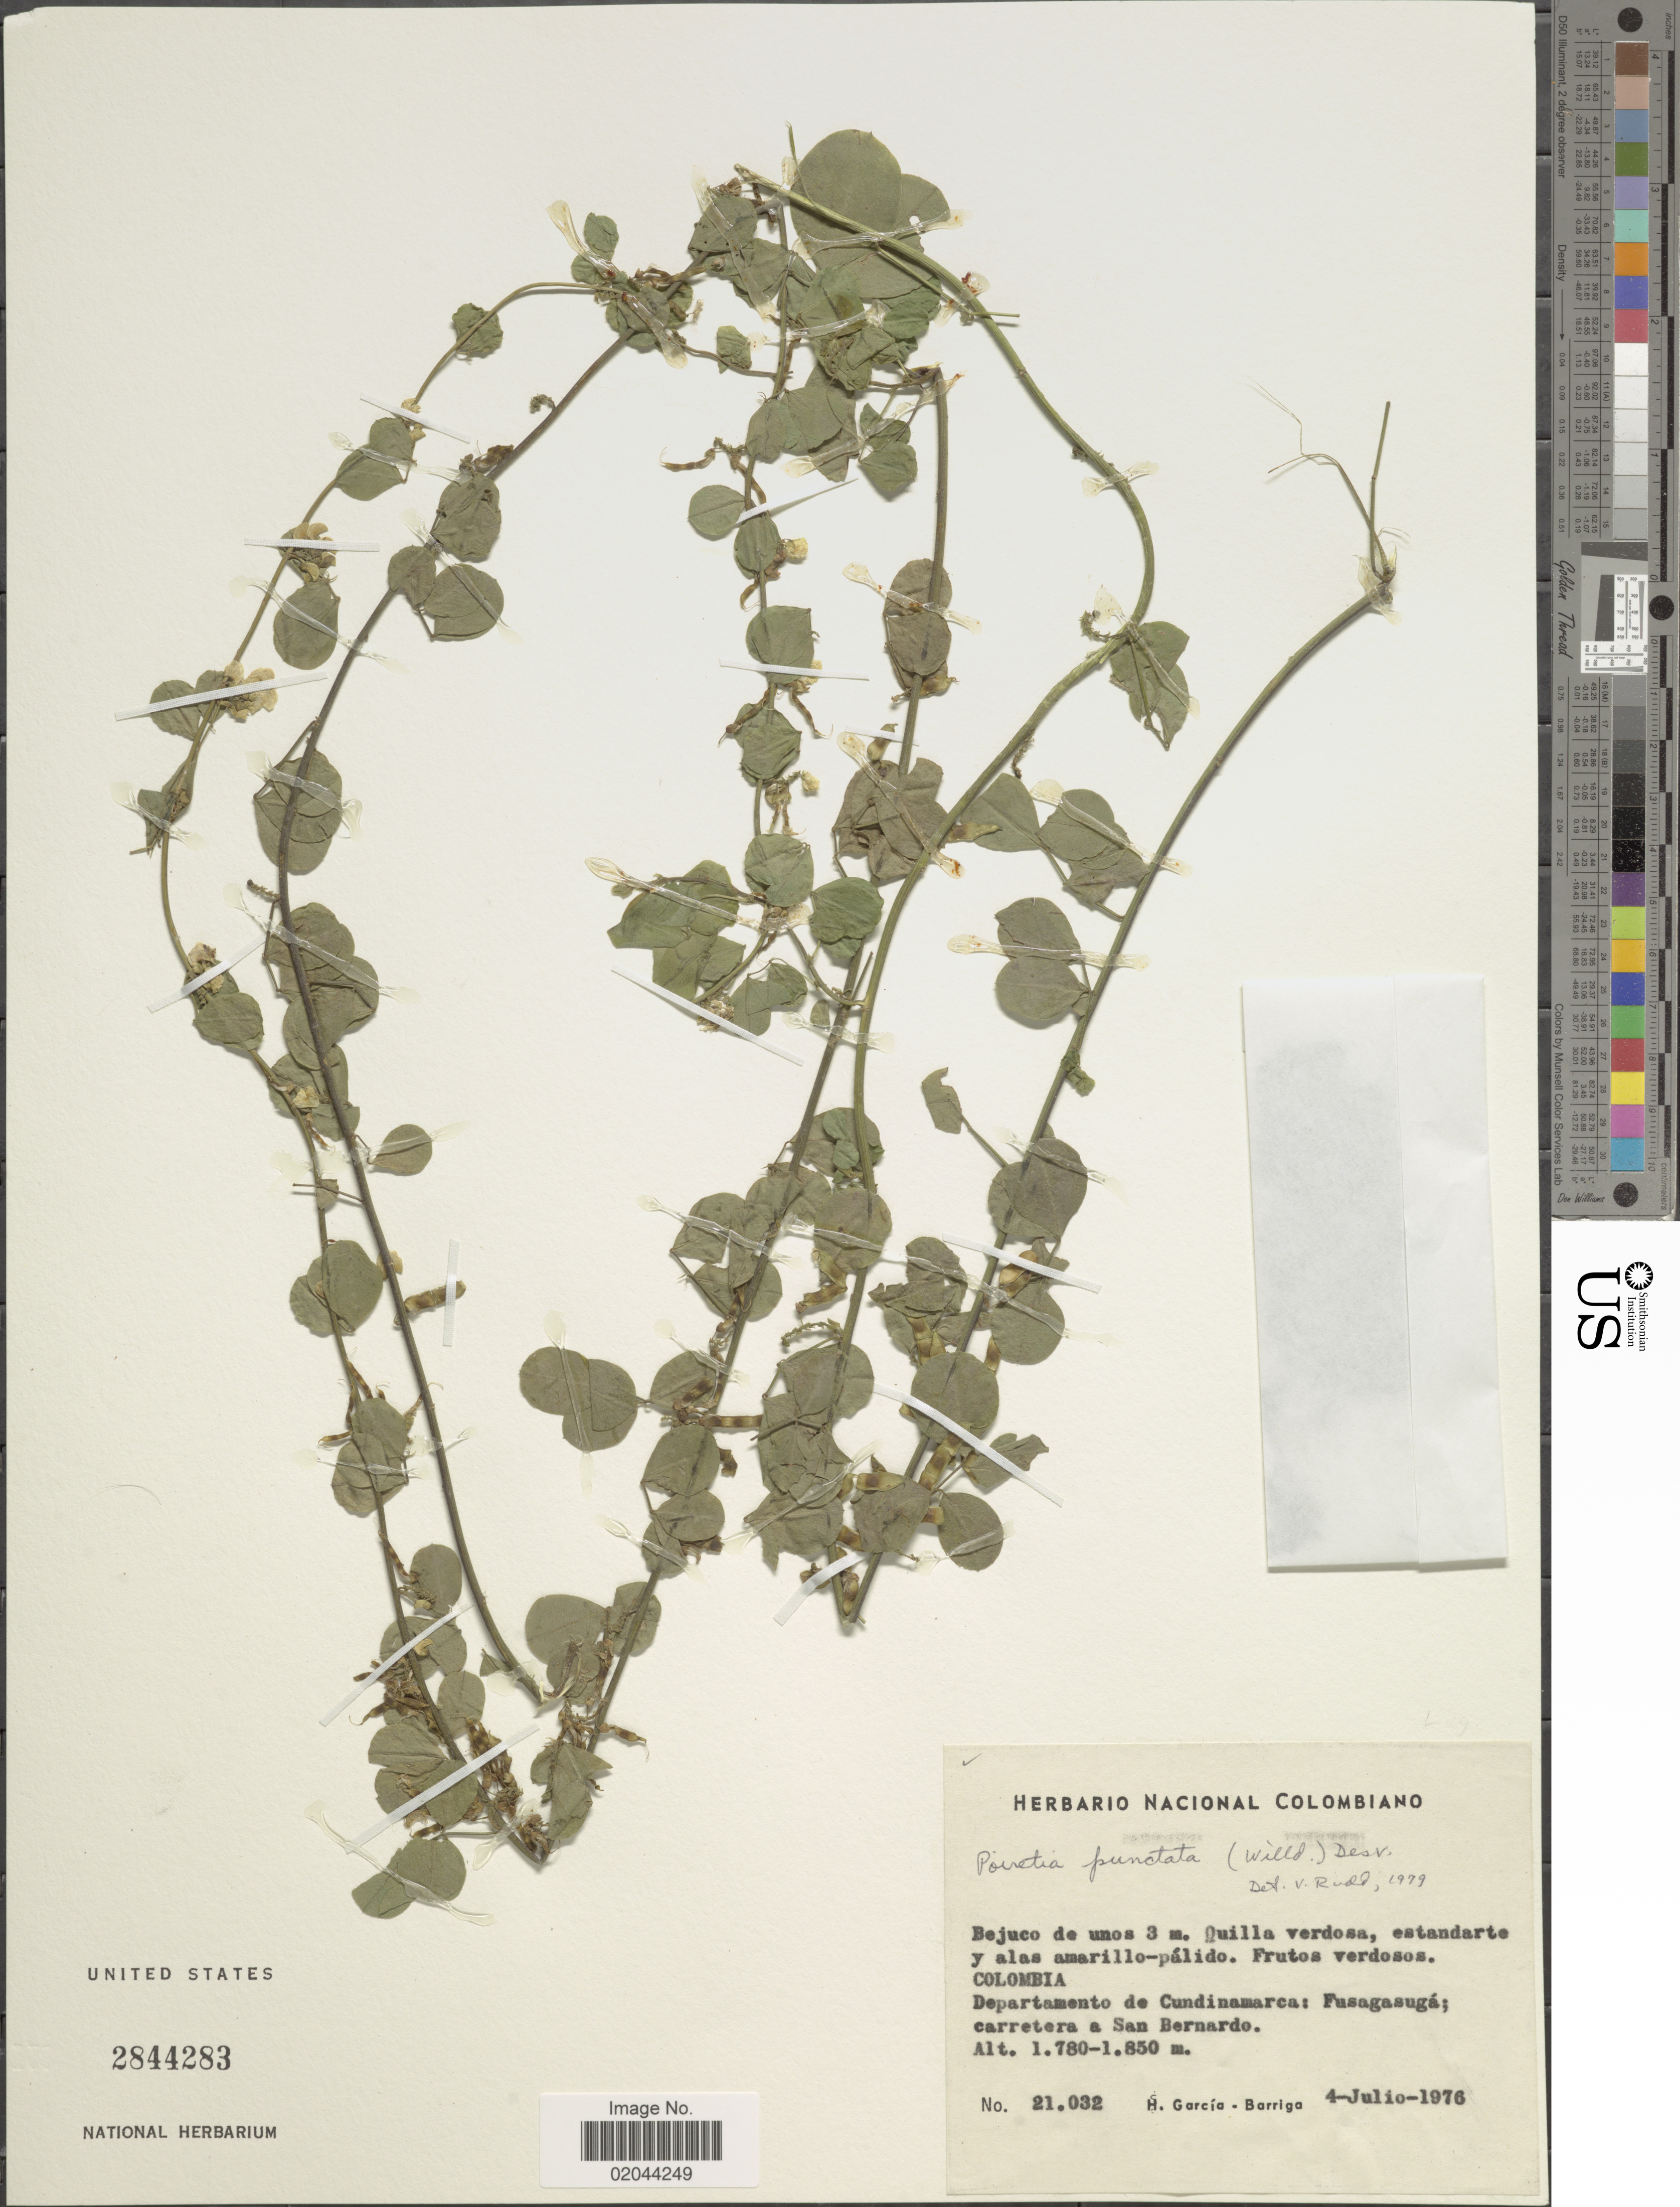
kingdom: Plantae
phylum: Tracheophyta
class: Magnoliopsida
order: Fabales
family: Fabaceae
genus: Poiretia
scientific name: Poiretia punctata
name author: (Willd.) Desv.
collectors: H. García Barriga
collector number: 21032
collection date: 1976-07-04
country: Colombia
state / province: Cundinamarca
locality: Departamento de Cundinamarca: Fudagasungá; carretera a San Bernardo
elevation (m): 1760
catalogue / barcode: US 2844283